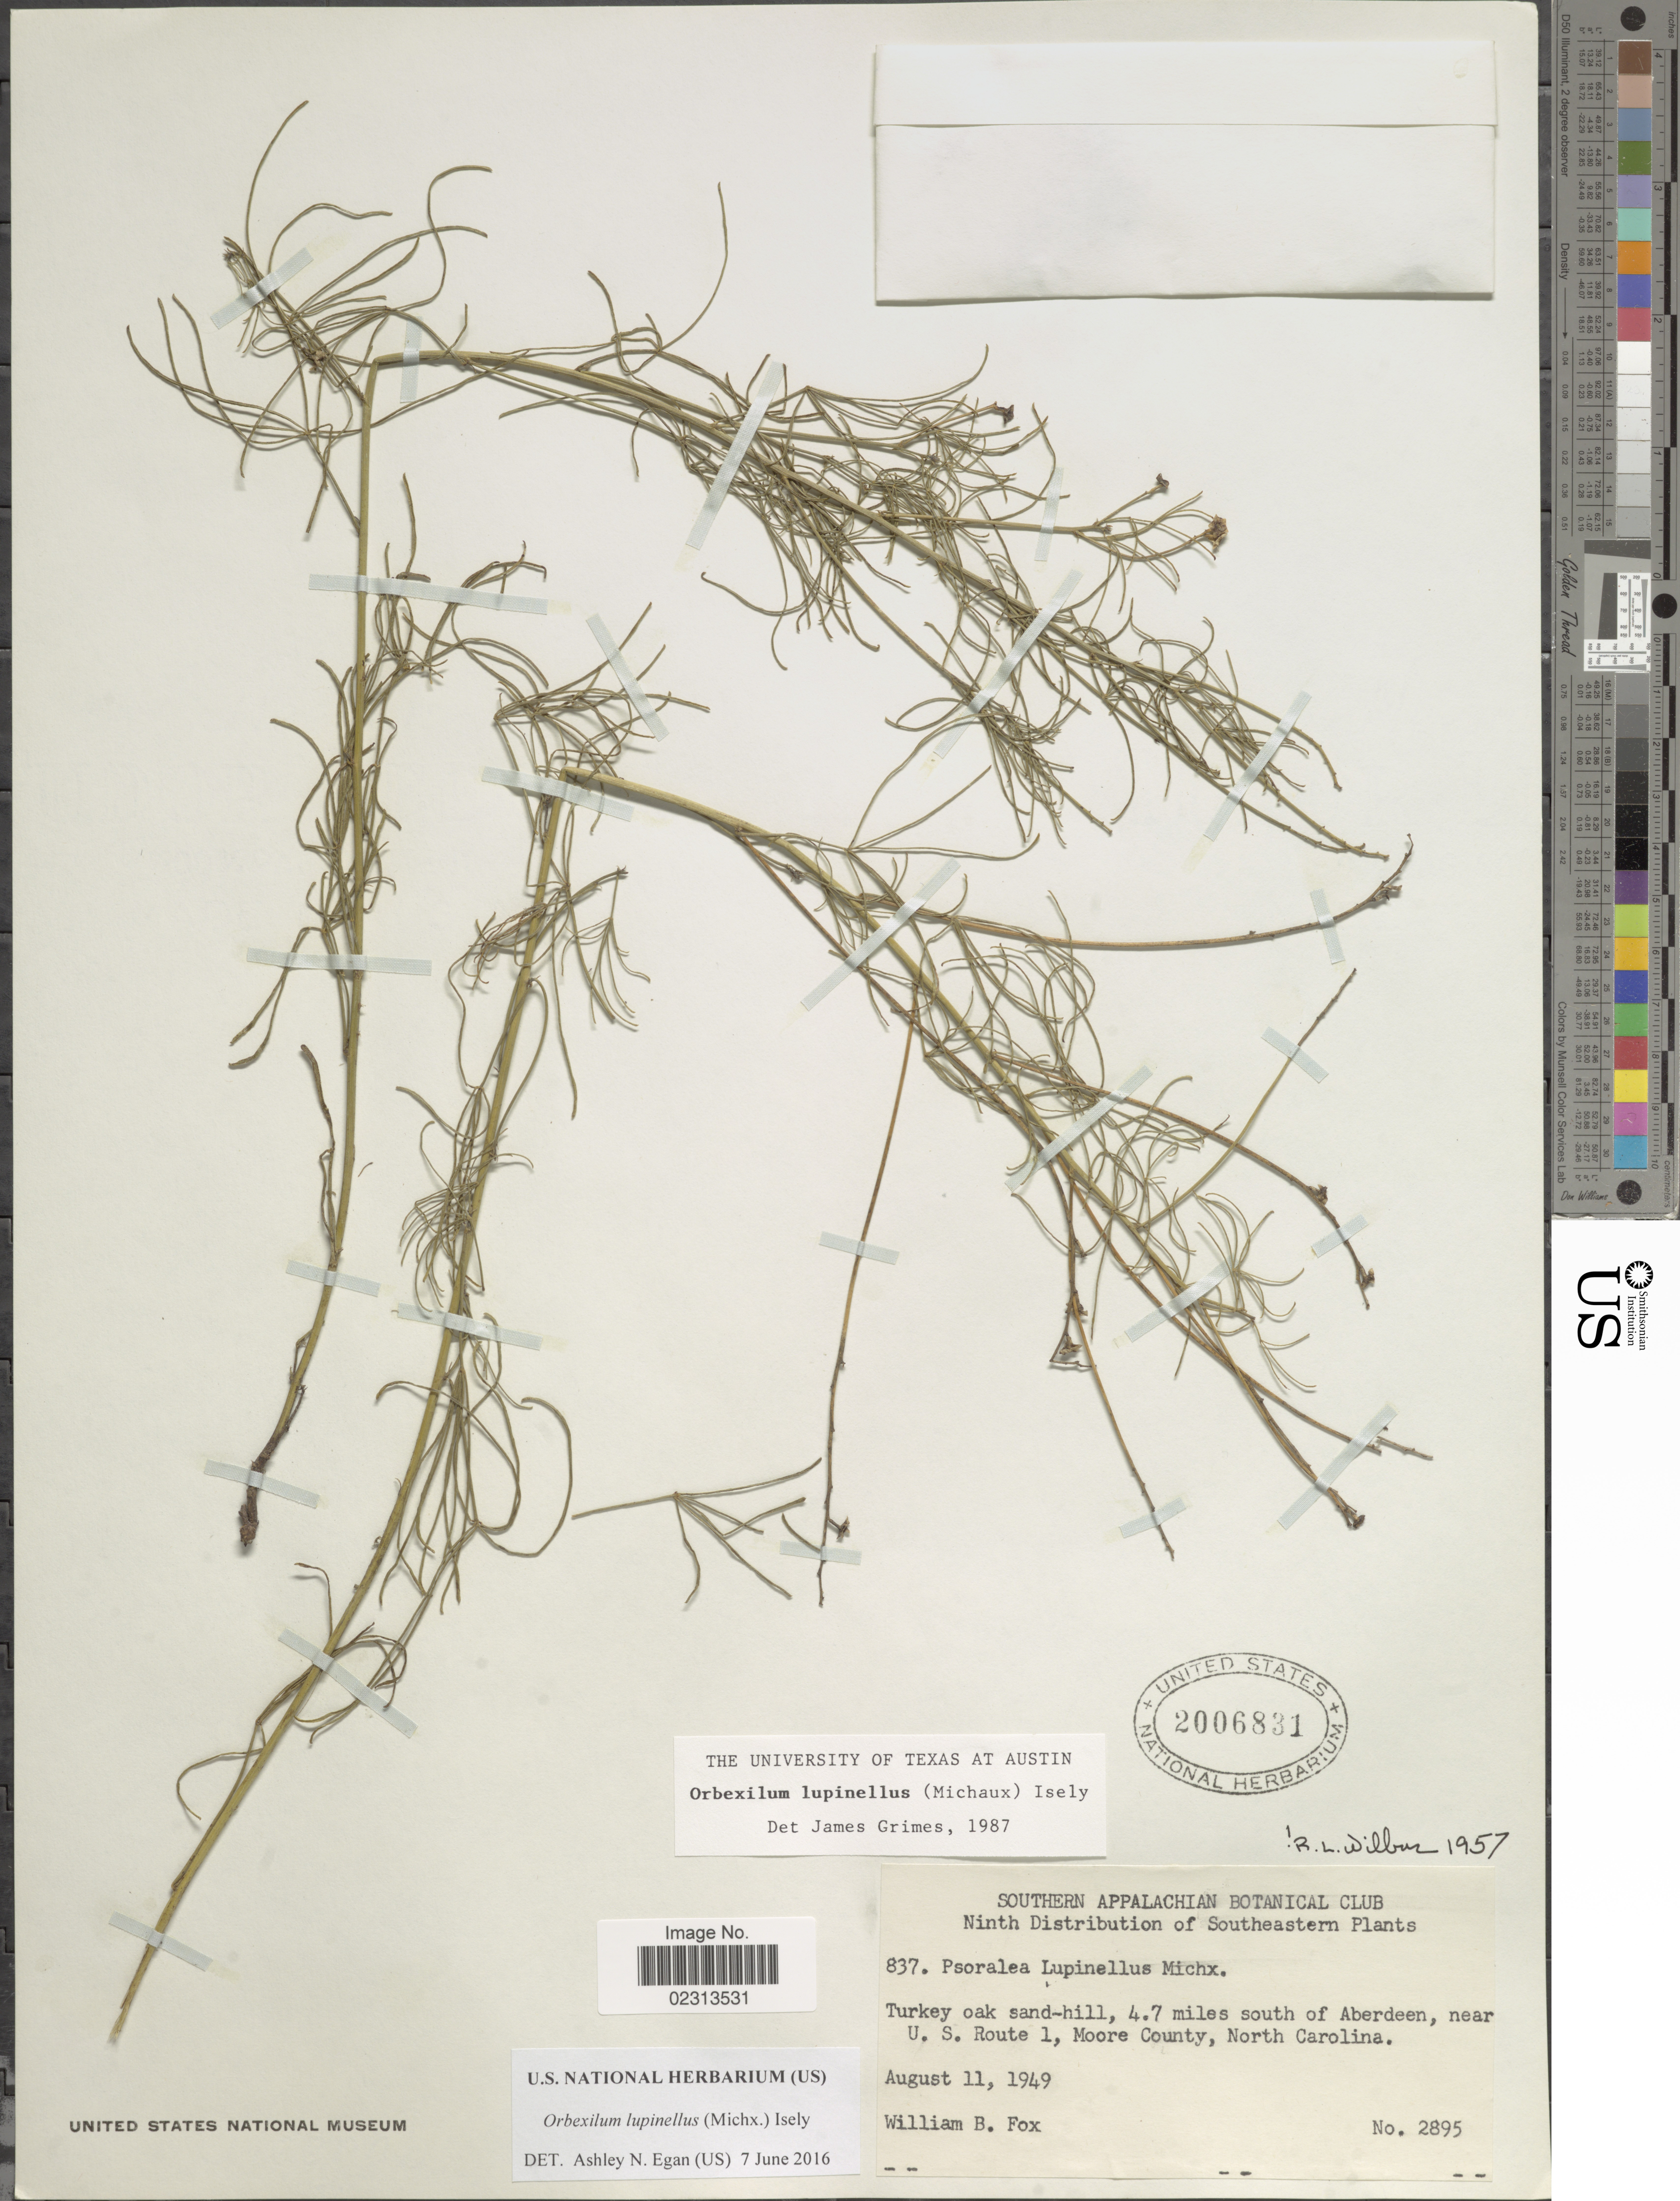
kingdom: Plantae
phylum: Tracheophyta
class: Magnoliopsida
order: Fabales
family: Fabaceae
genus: Orbexilum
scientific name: Orbexilum lupinellus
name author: (Michx.) Isley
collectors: W. B. Fox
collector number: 2895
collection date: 1949-08-11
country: United States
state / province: North Carolina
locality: Turkey oak sand hill, 4.7 miles south of Aberdeen, near U.S. Route 1, Moore County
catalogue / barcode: US 2006831